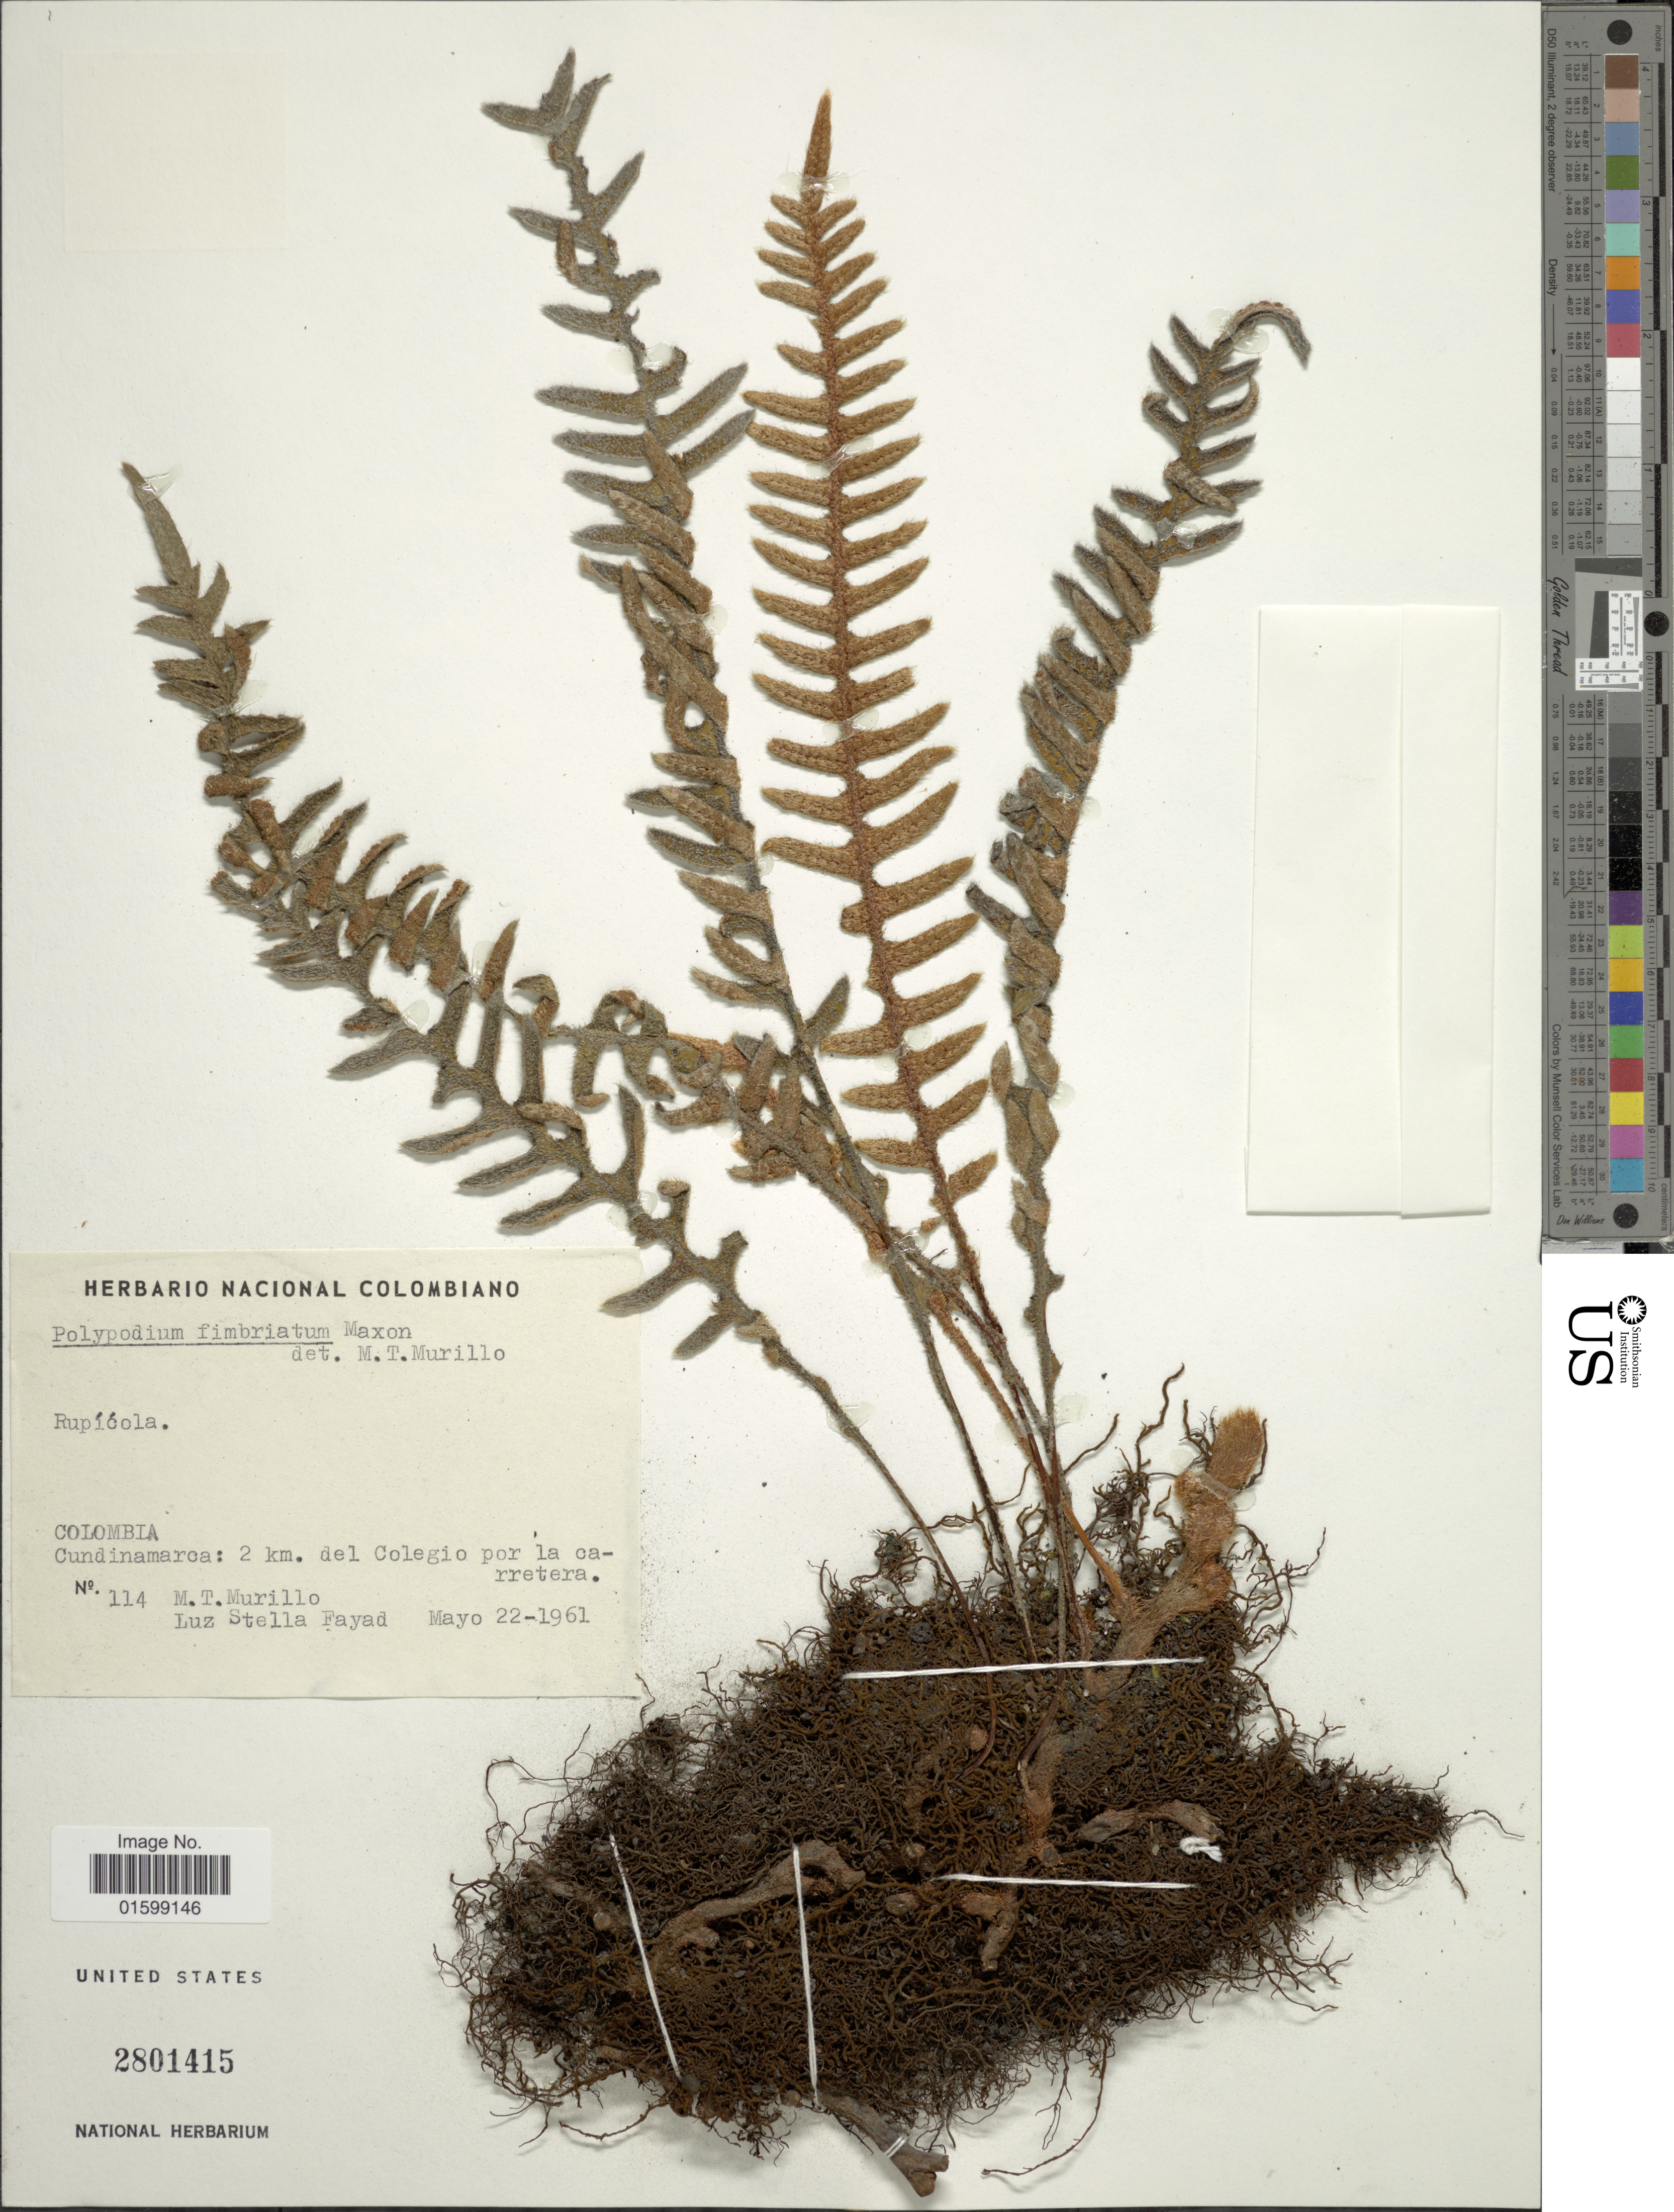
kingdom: Plantae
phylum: Tracheophyta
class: Polypodiopsida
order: Polypodiales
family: Polypodiaceae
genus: Pleopeltis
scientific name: Pleopeltis fimbriata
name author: (Maxon) A.R. Sm.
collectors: M. Murillo & L. Fayad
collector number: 114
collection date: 1961-05-22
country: Colombia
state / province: Cundinamarca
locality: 2 km. del Colegio por la carretera, Rupícola [unsure placement]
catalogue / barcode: US 2801415